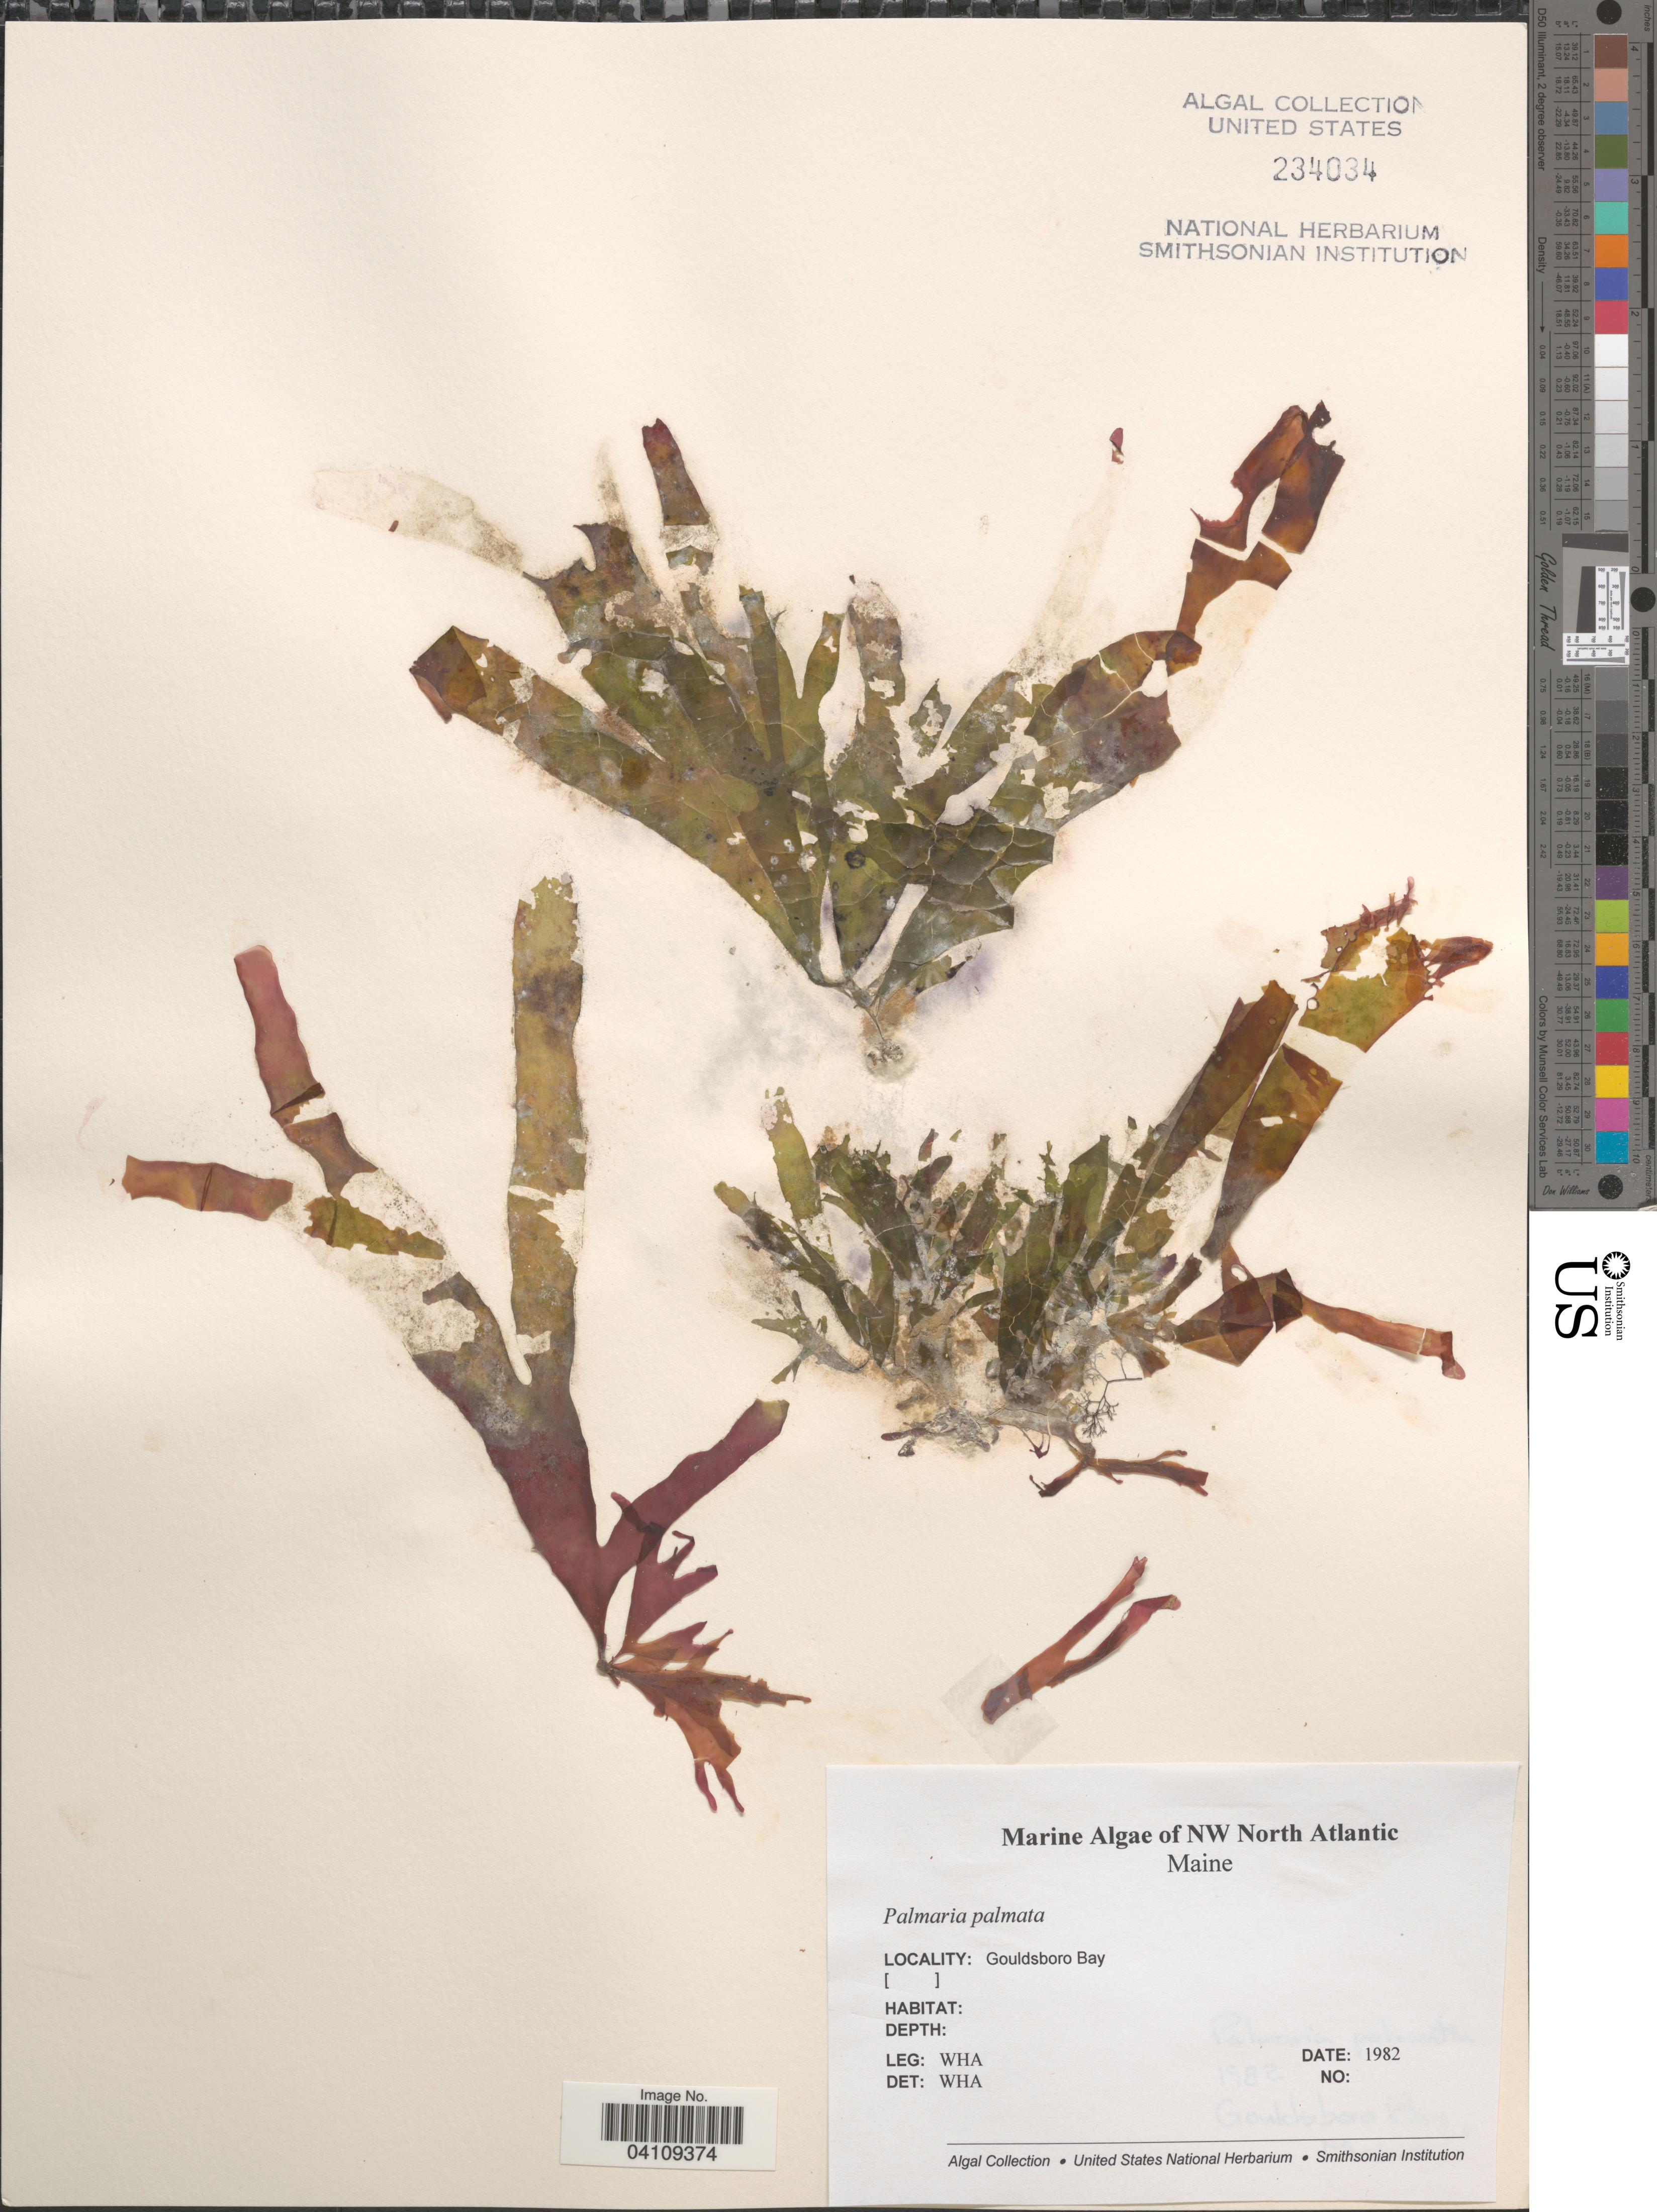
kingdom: Plantae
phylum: Rhodophyta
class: Florideophyceae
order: Palmariales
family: Palmariaceae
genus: Palmaria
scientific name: Palmaria palmata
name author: (L.) F. Weber & D. Mohr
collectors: W. H. Adey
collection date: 1982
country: United States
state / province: Maine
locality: NW North Atlantic. Gouldsboro Bay.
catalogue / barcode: US 234034